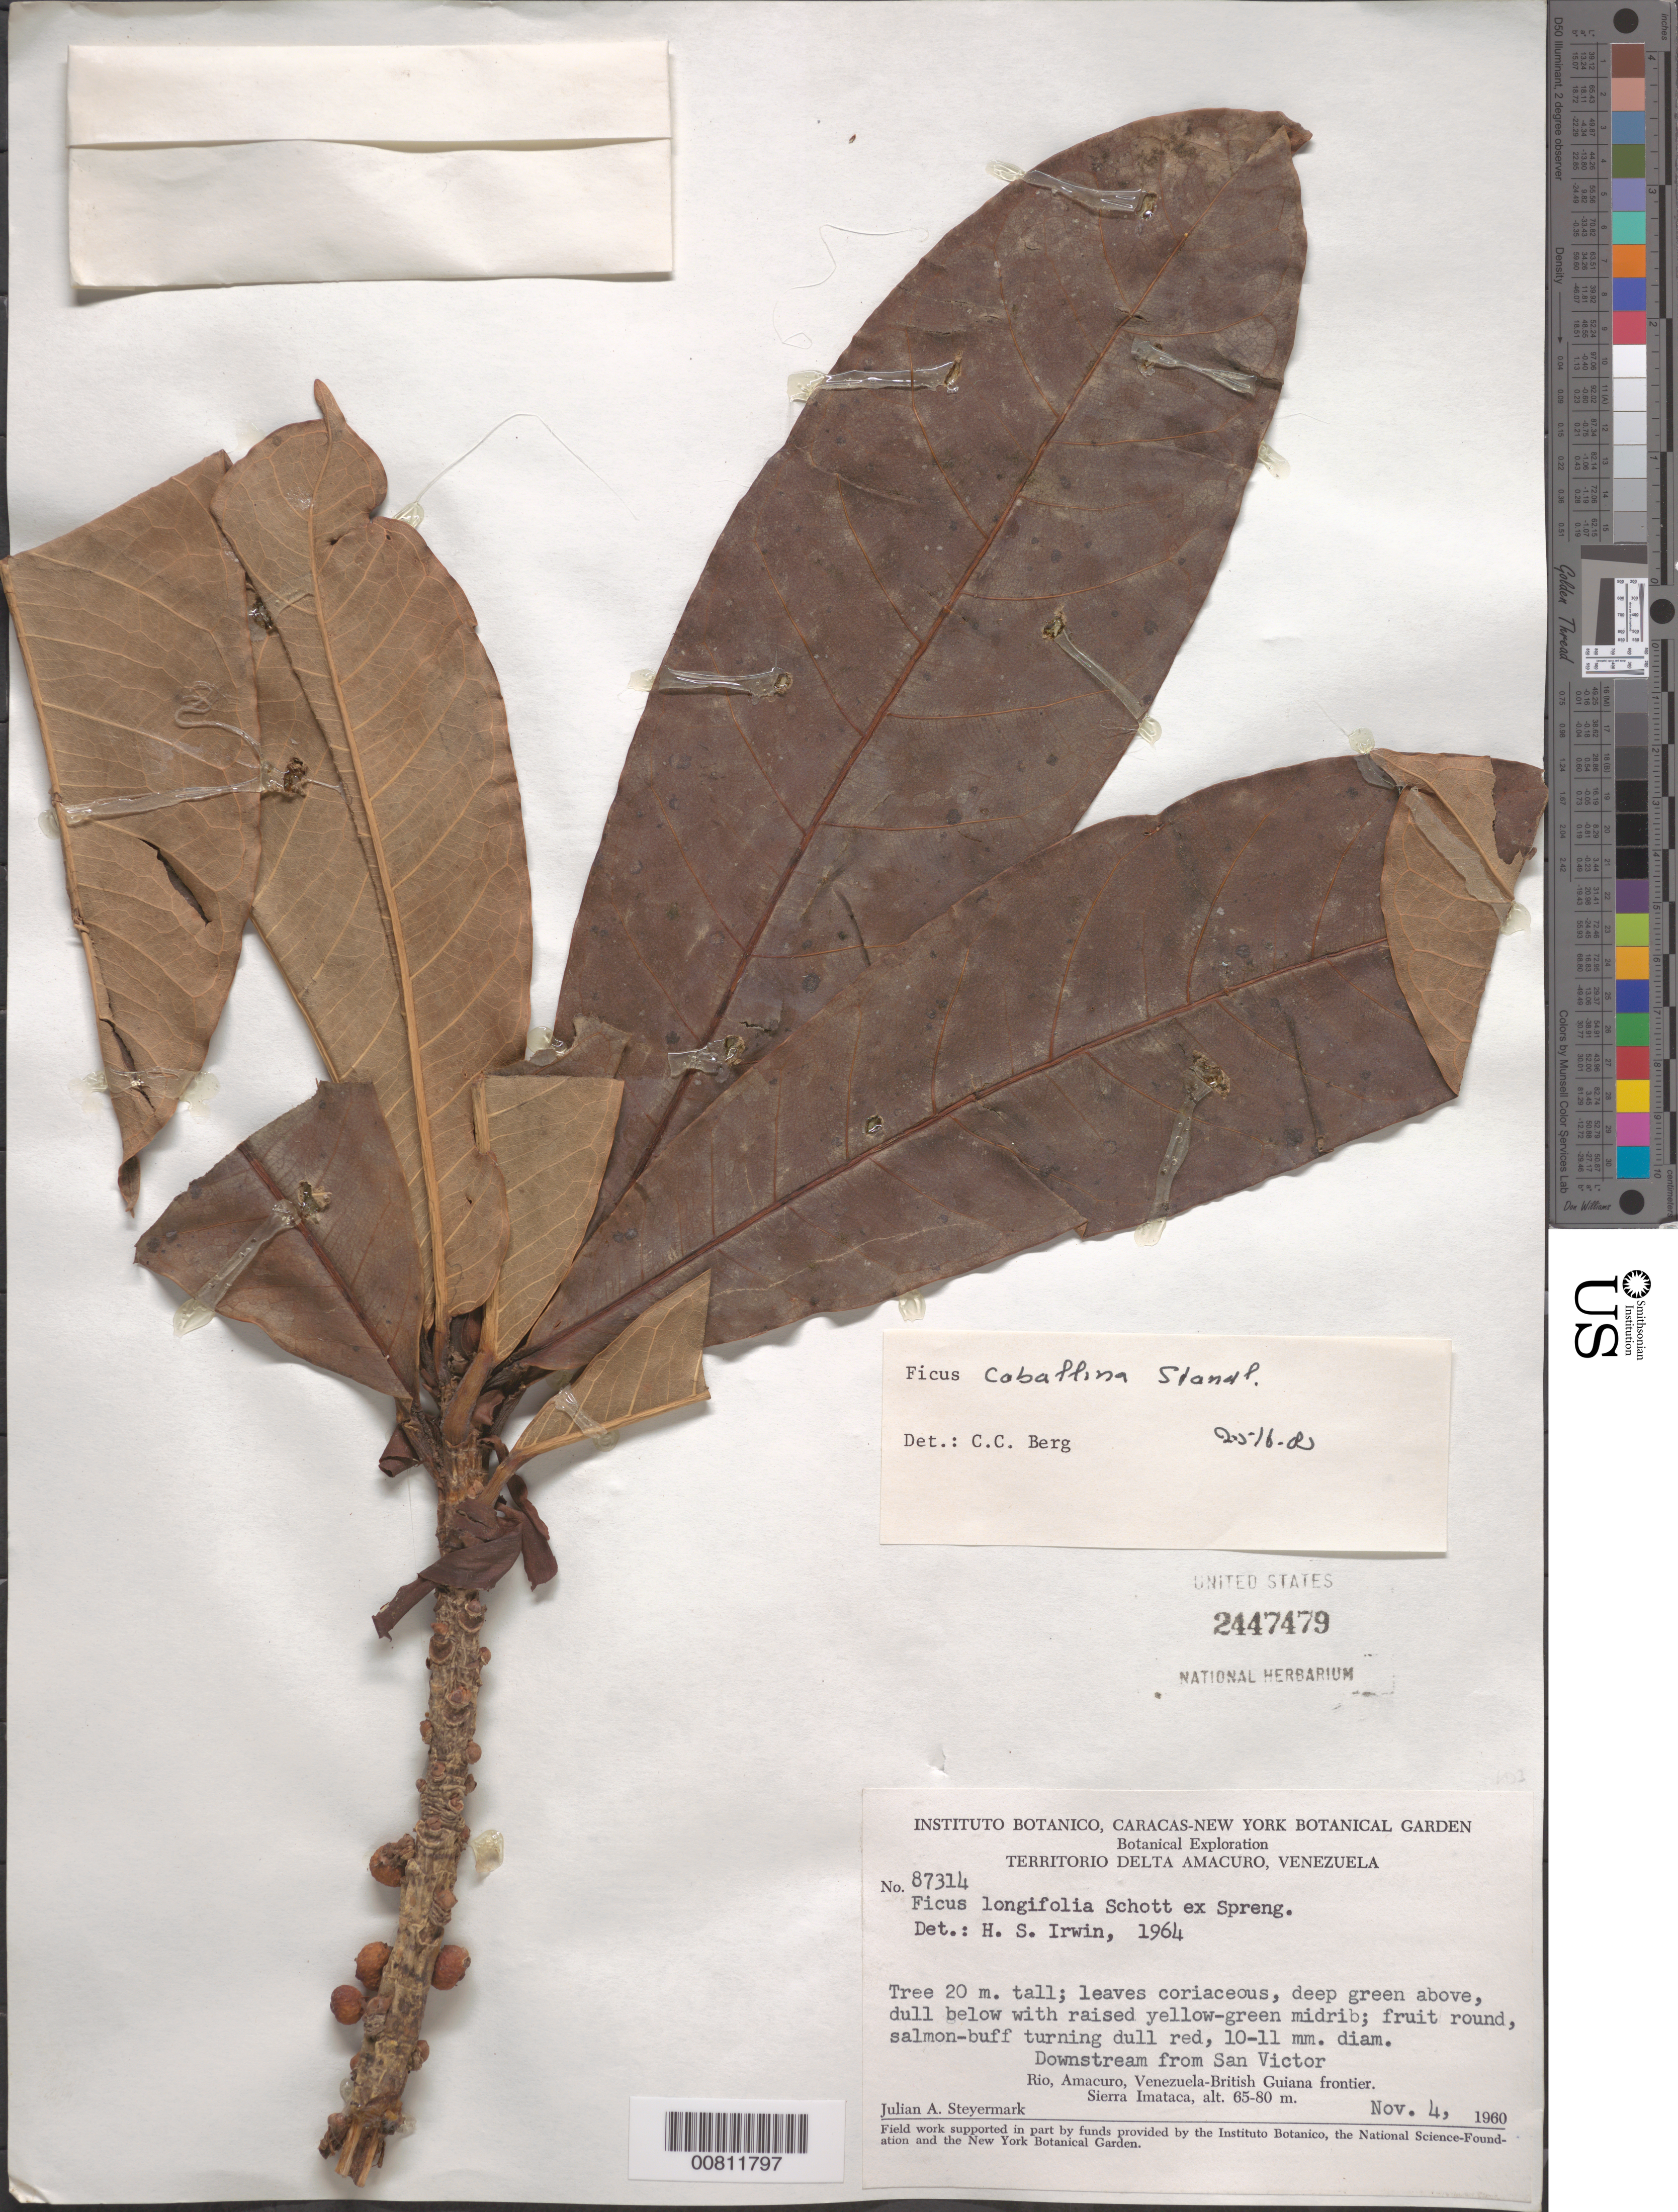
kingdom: Plantae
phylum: Tracheophyta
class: Magnoliopsida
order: Rosales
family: Moraceae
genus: Ficus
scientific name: Ficus caballina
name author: Standl.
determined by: Berg, C. C.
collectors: J. Steyermark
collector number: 87314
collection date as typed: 4-Nov-60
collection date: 1960-11-04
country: Venezuela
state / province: Delta Amacuro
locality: Río Amacuro, Venezuela-British Guiana frontier, Sierra Imataca, downstream from San Victor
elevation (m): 65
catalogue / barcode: US 2447479